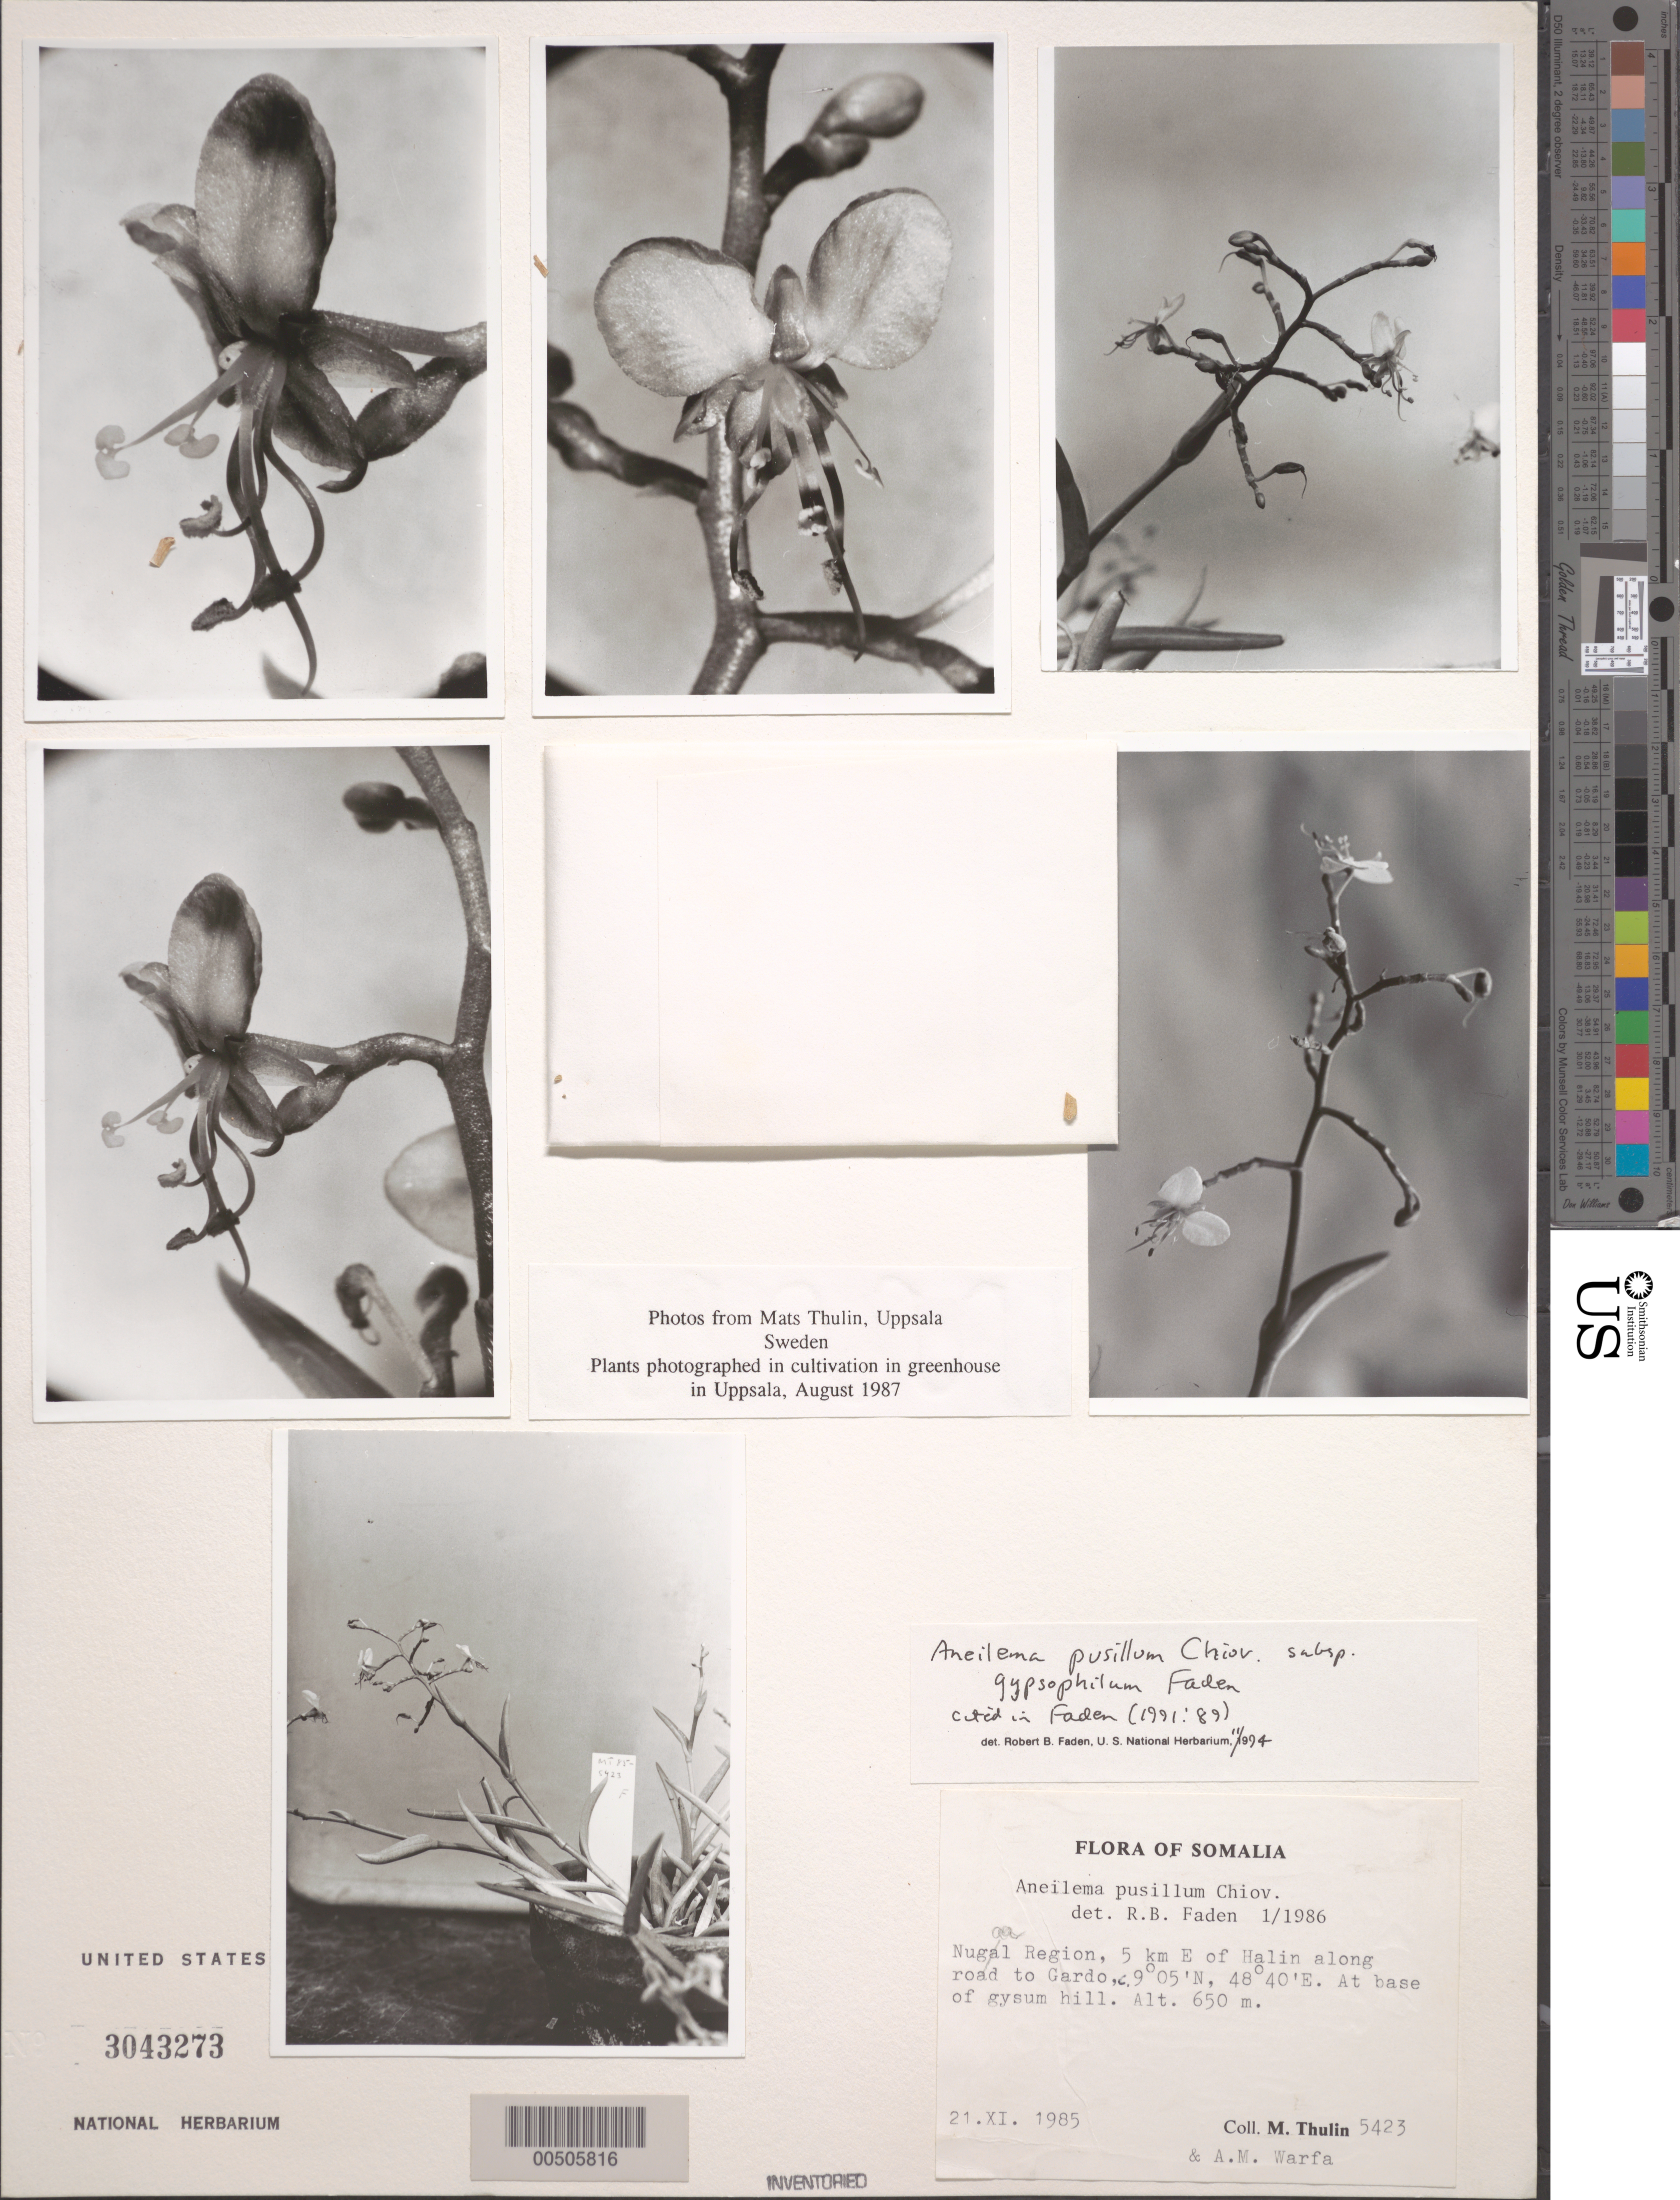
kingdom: Plantae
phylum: Tracheophyta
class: Liliopsida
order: Commelinales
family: Commelinaceae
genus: Aneilema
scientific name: Aneilema pusillum subsp. gypsophilum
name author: Faden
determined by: Faden, Robert B., (US), Smithsonian Institution - National Museum of Natural History (UNITED STATES)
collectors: M. Thulin & A. Warfa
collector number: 5423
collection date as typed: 21 Nov 1985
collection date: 1985-11-21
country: Somalia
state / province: Nugaal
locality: E of halin, road to gardo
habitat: Base of gysum hill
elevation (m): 650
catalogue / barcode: US 3043273